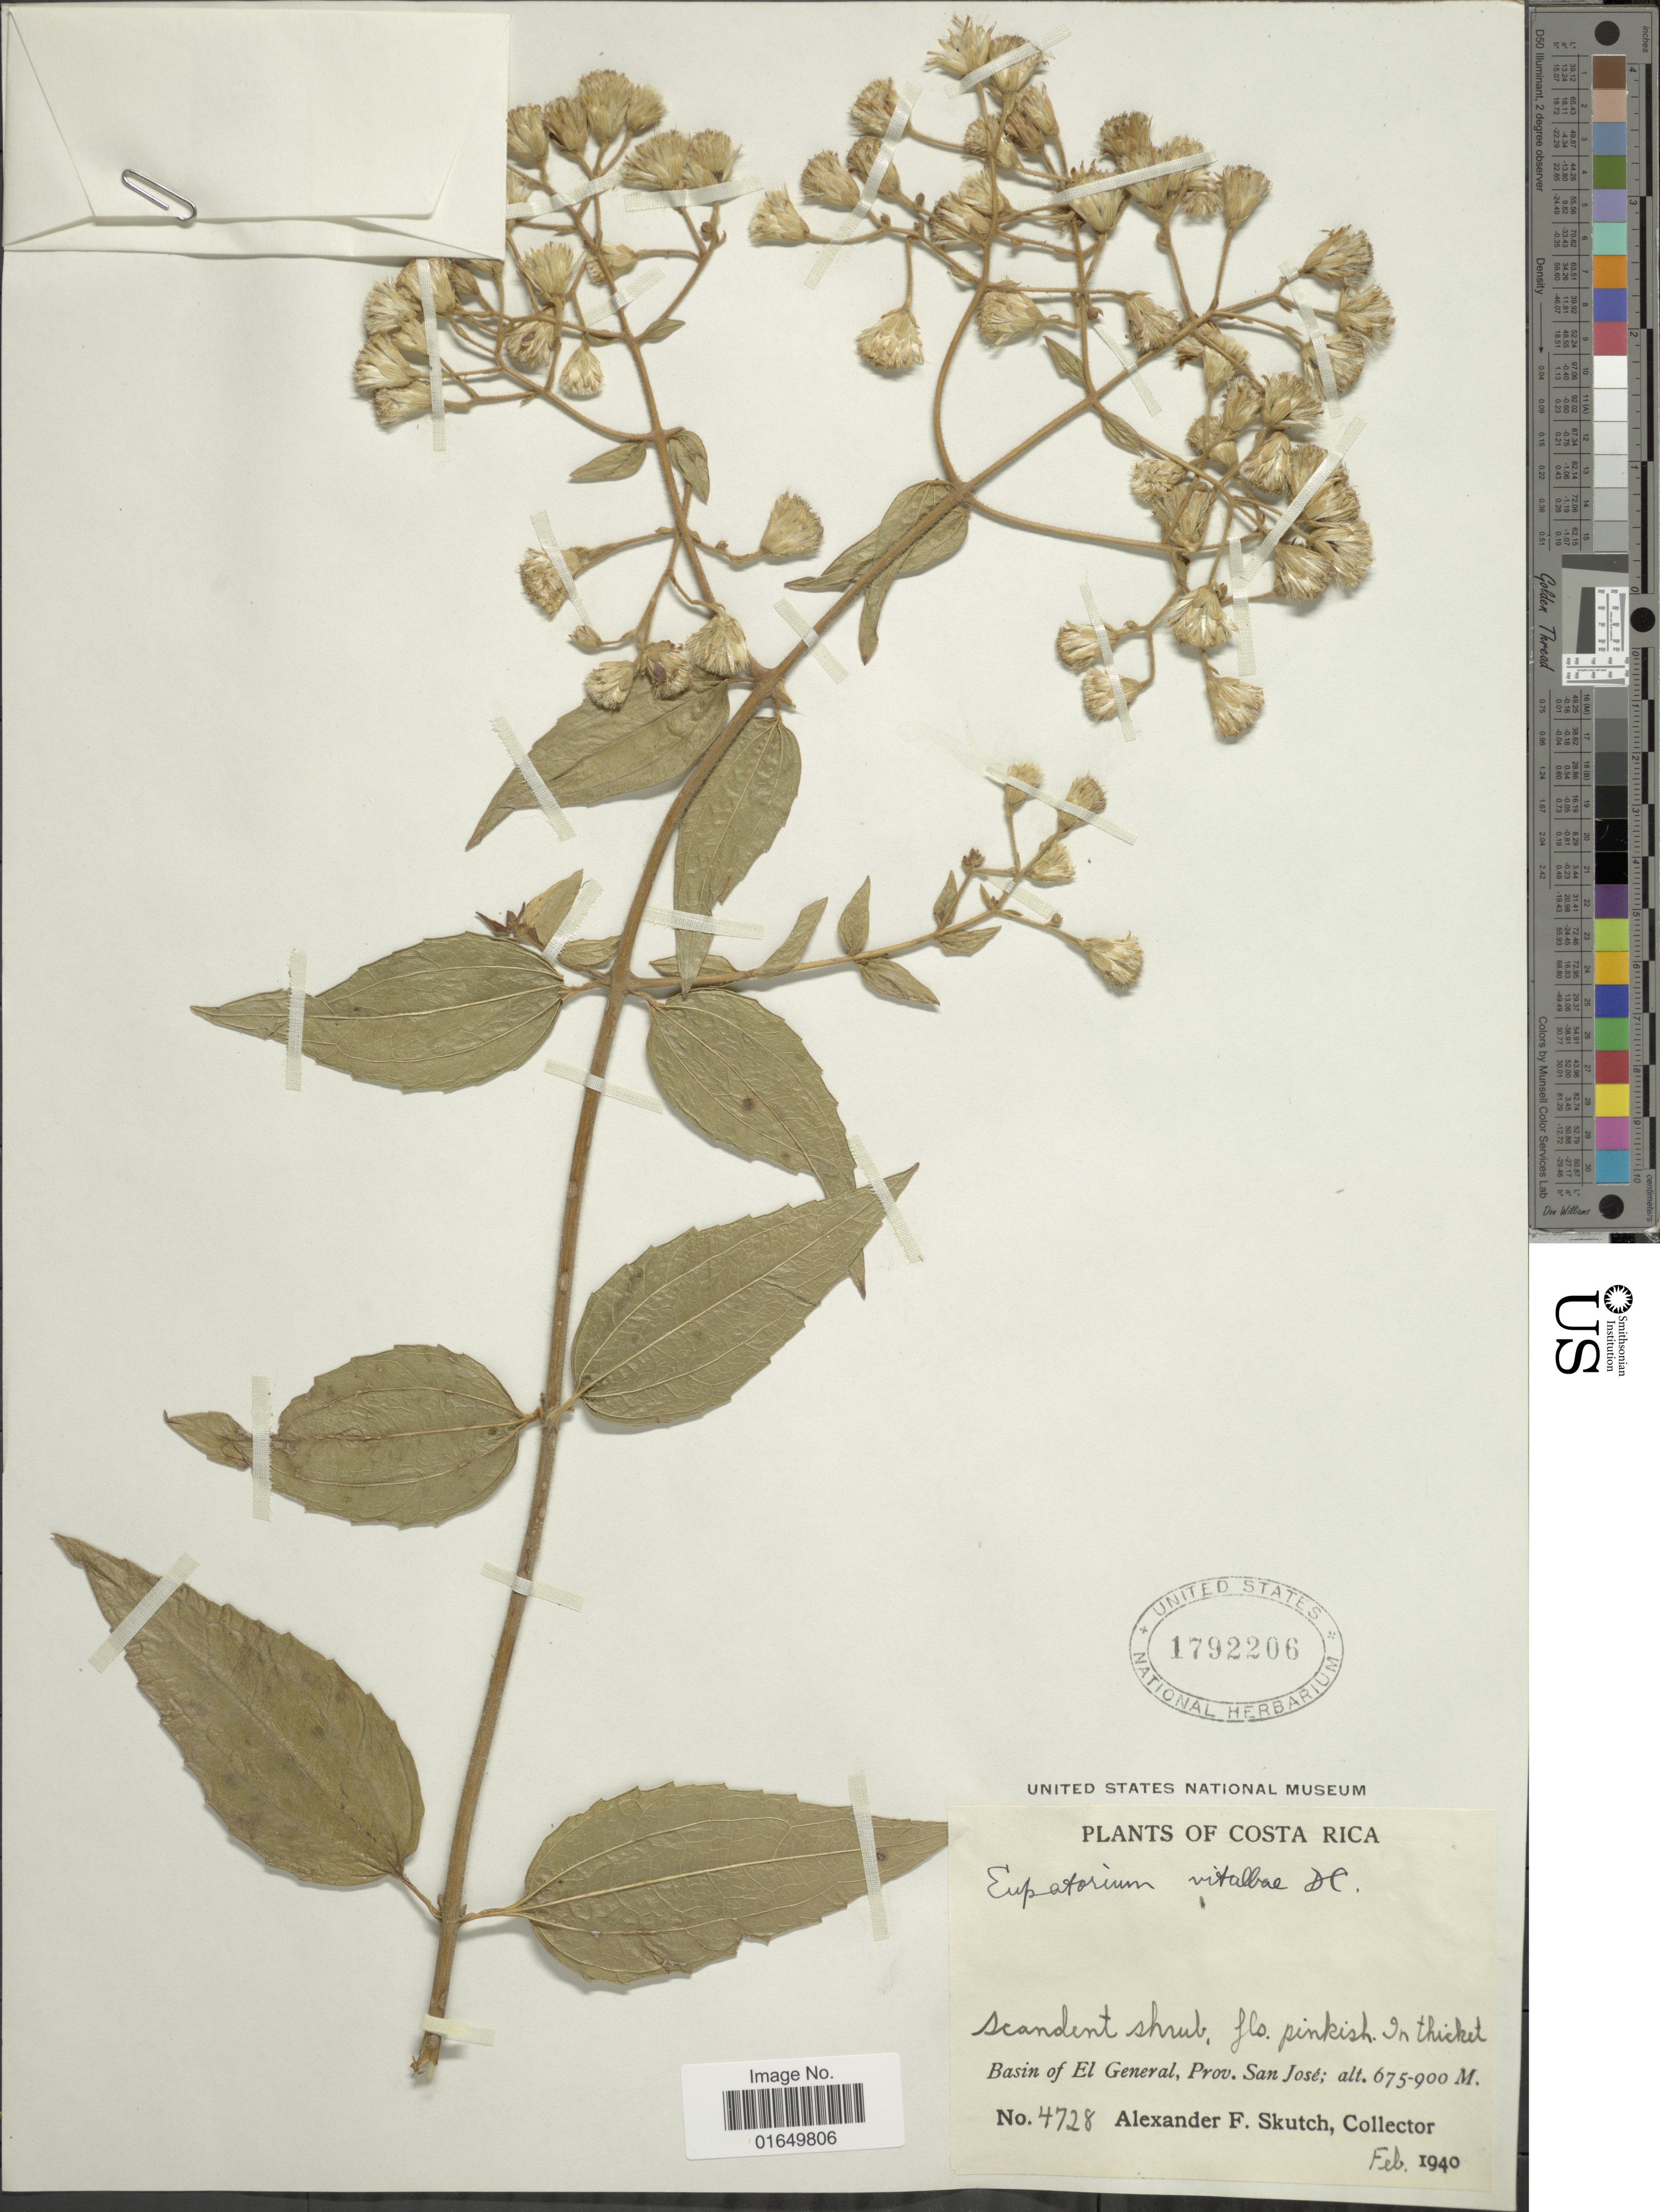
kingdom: Plantae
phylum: Tracheophyta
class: Magnoliopsida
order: Asterales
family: Asteraceae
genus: Heterocondylus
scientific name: Heterocondylus vitalbae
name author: (DC.) R.M. King & H. Rob.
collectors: A. F. Skutch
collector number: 4728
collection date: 1940-02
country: Costa Rica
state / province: San José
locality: Basin of El General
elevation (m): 675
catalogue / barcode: US 1792206